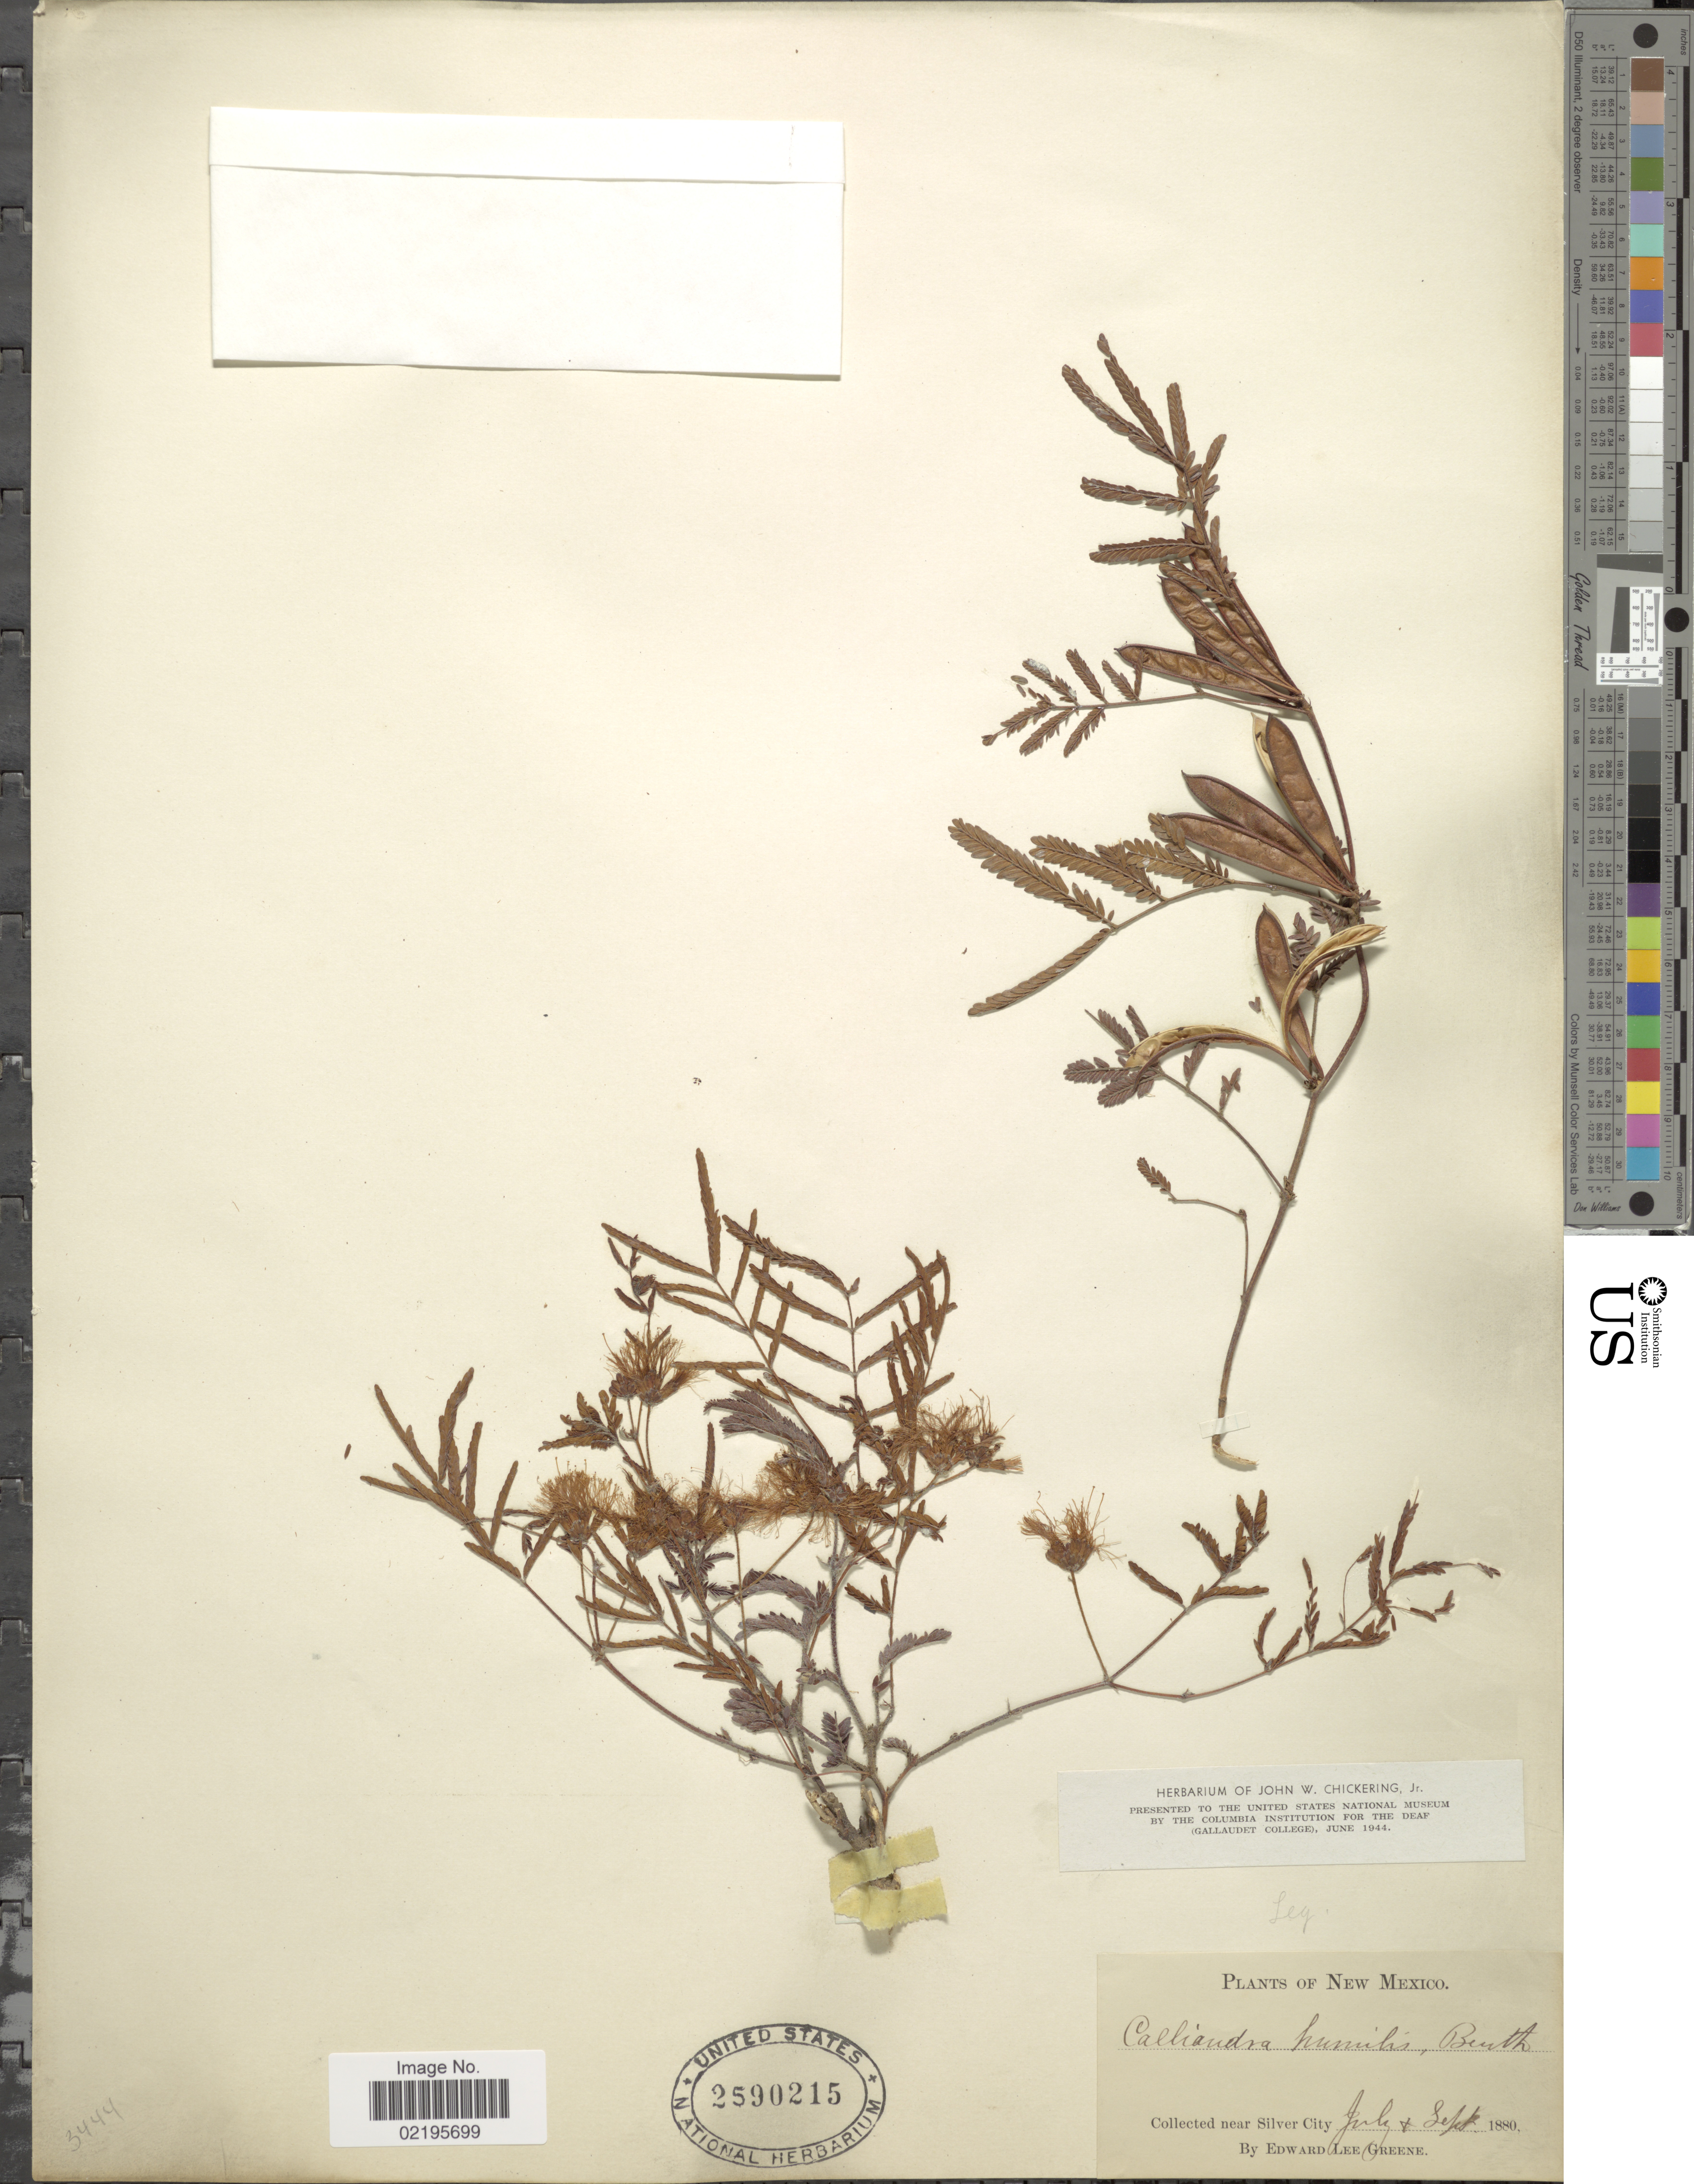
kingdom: Plantae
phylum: Tracheophyta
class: Magnoliopsida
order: Fabales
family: Fabaceae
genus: Calliandra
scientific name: Calliandra humilis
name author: Benth.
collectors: E. L. Greene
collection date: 1880-07/1880-09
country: United States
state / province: New Mexico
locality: Near Silver City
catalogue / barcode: US 2590215